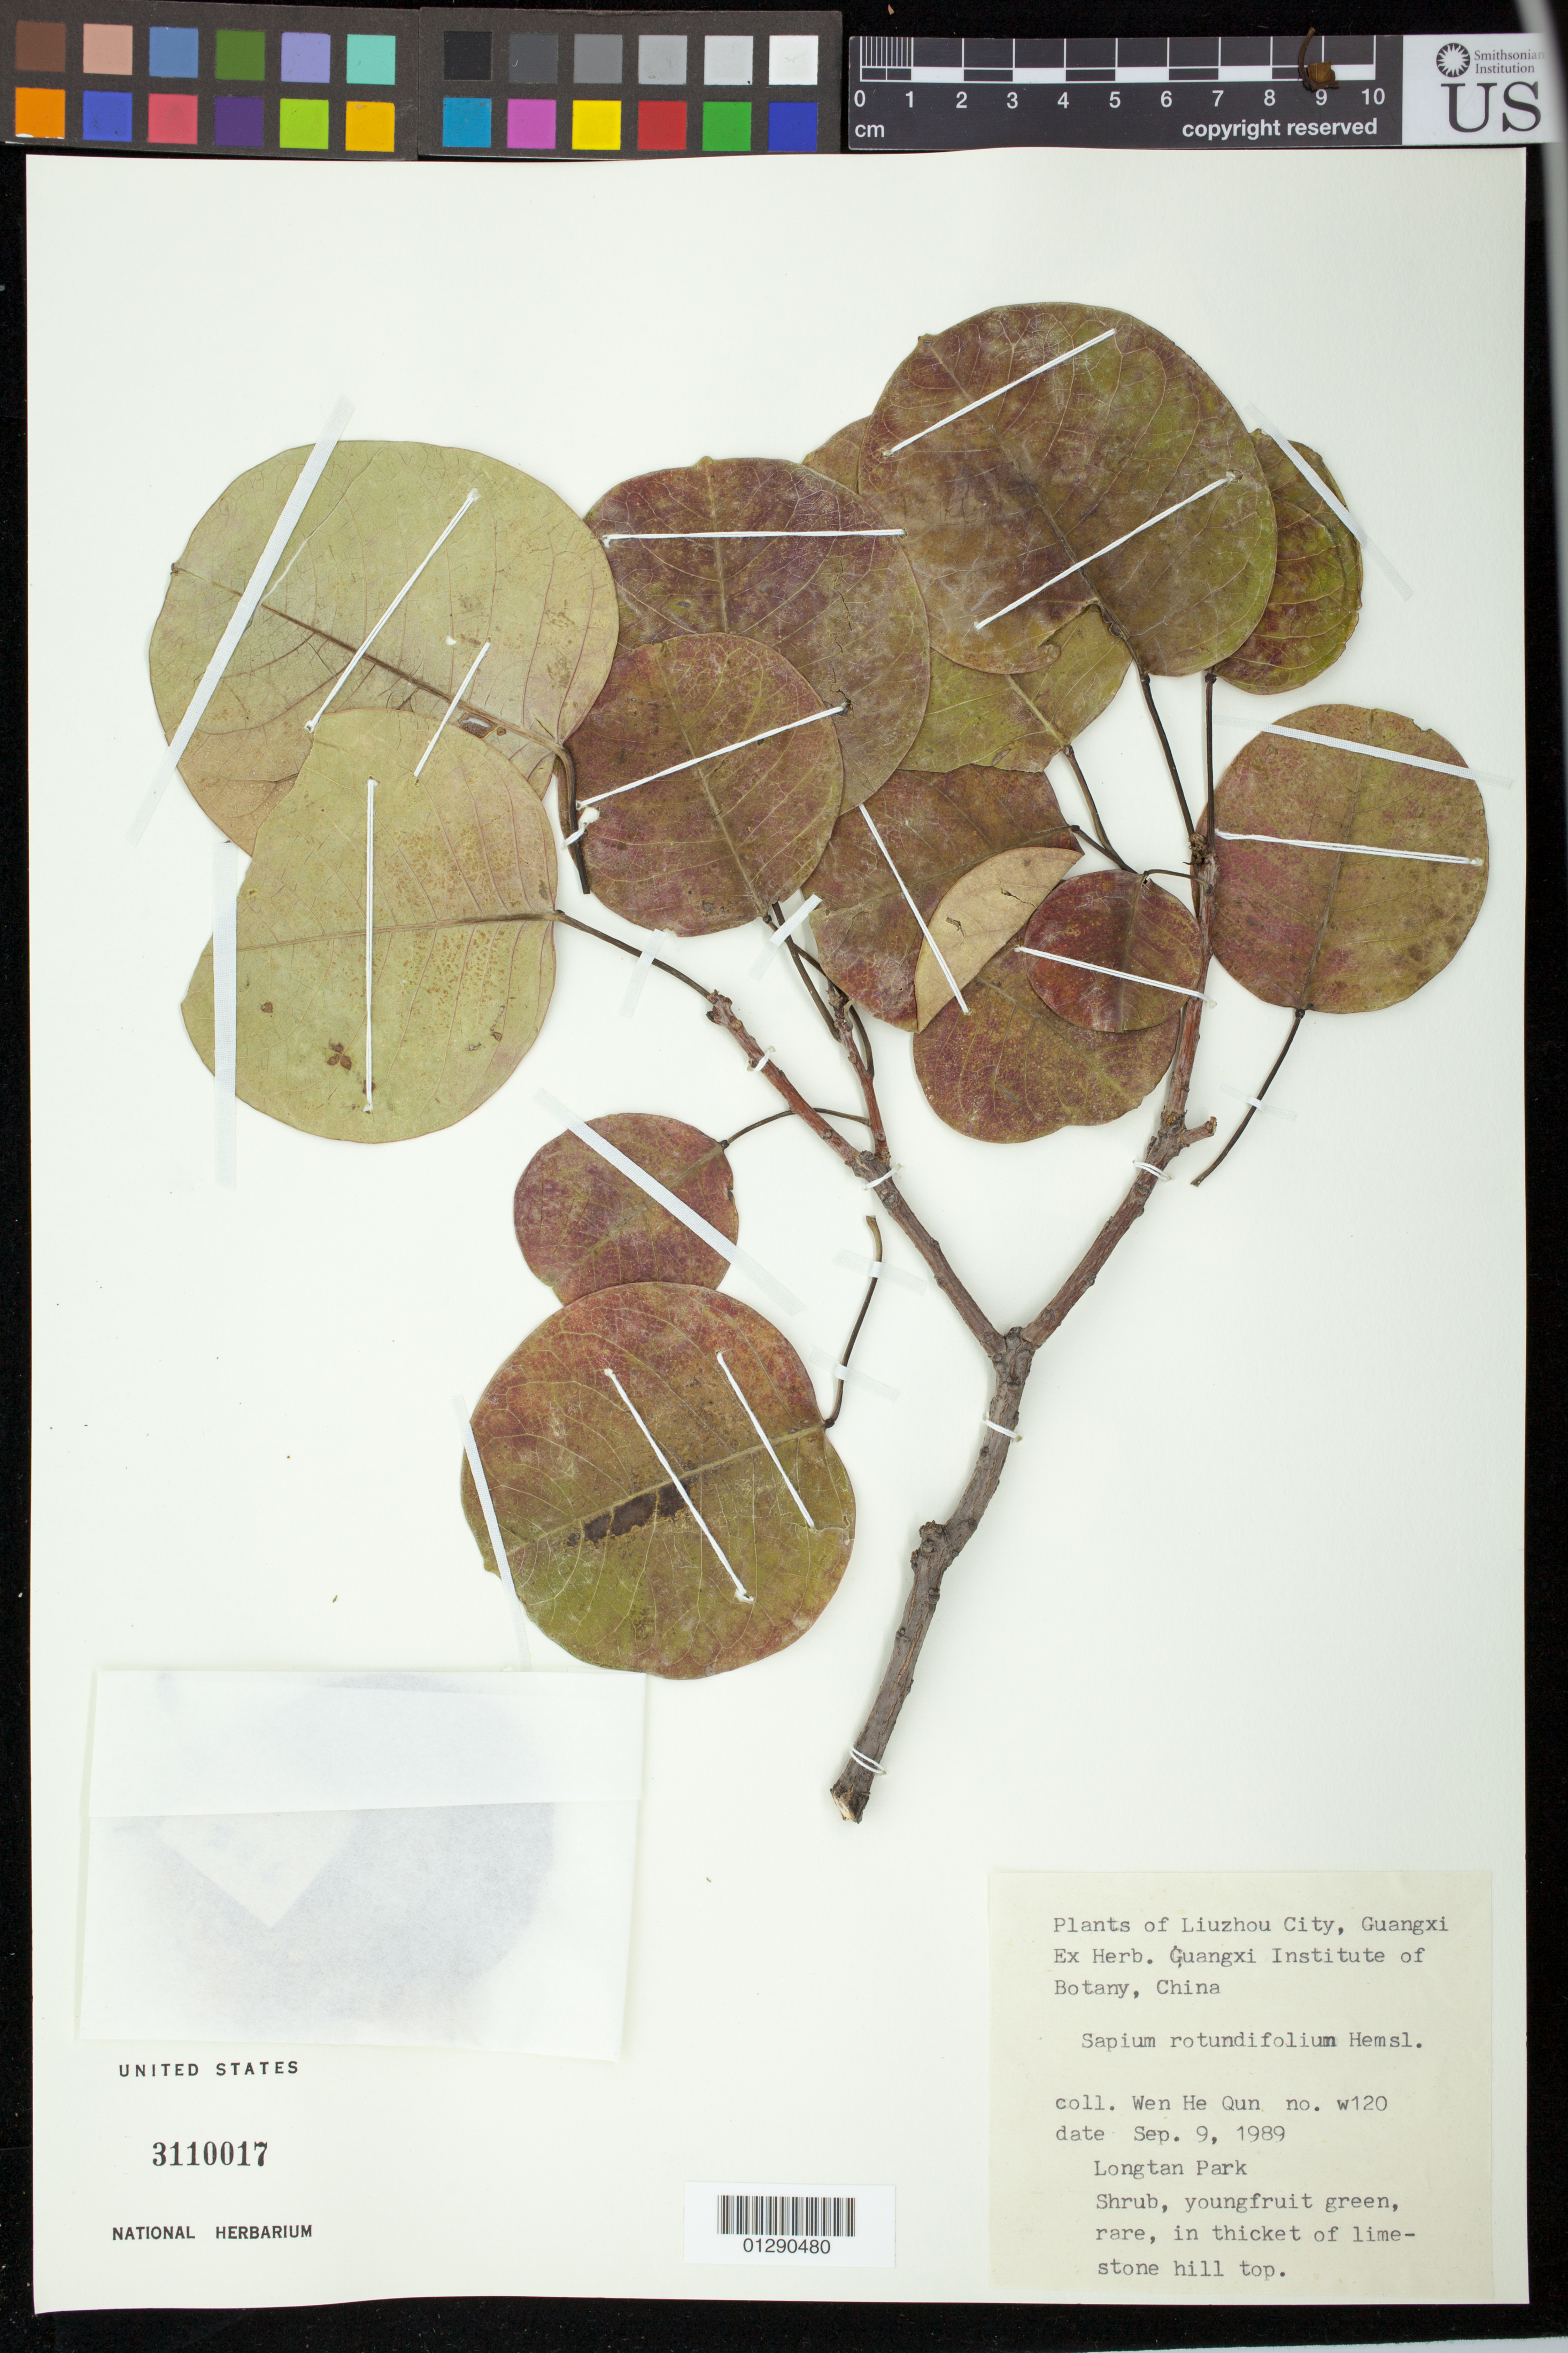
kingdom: Plantae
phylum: Tracheophyta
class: Magnoliopsida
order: Malpighiales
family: Euphorbiaceae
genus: Sapium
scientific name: Sapium rotundifolium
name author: Hemsl.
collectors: W. Qun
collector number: w120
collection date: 1989-09-09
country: China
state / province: Beijing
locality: Longtan Park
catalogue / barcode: US 3110017